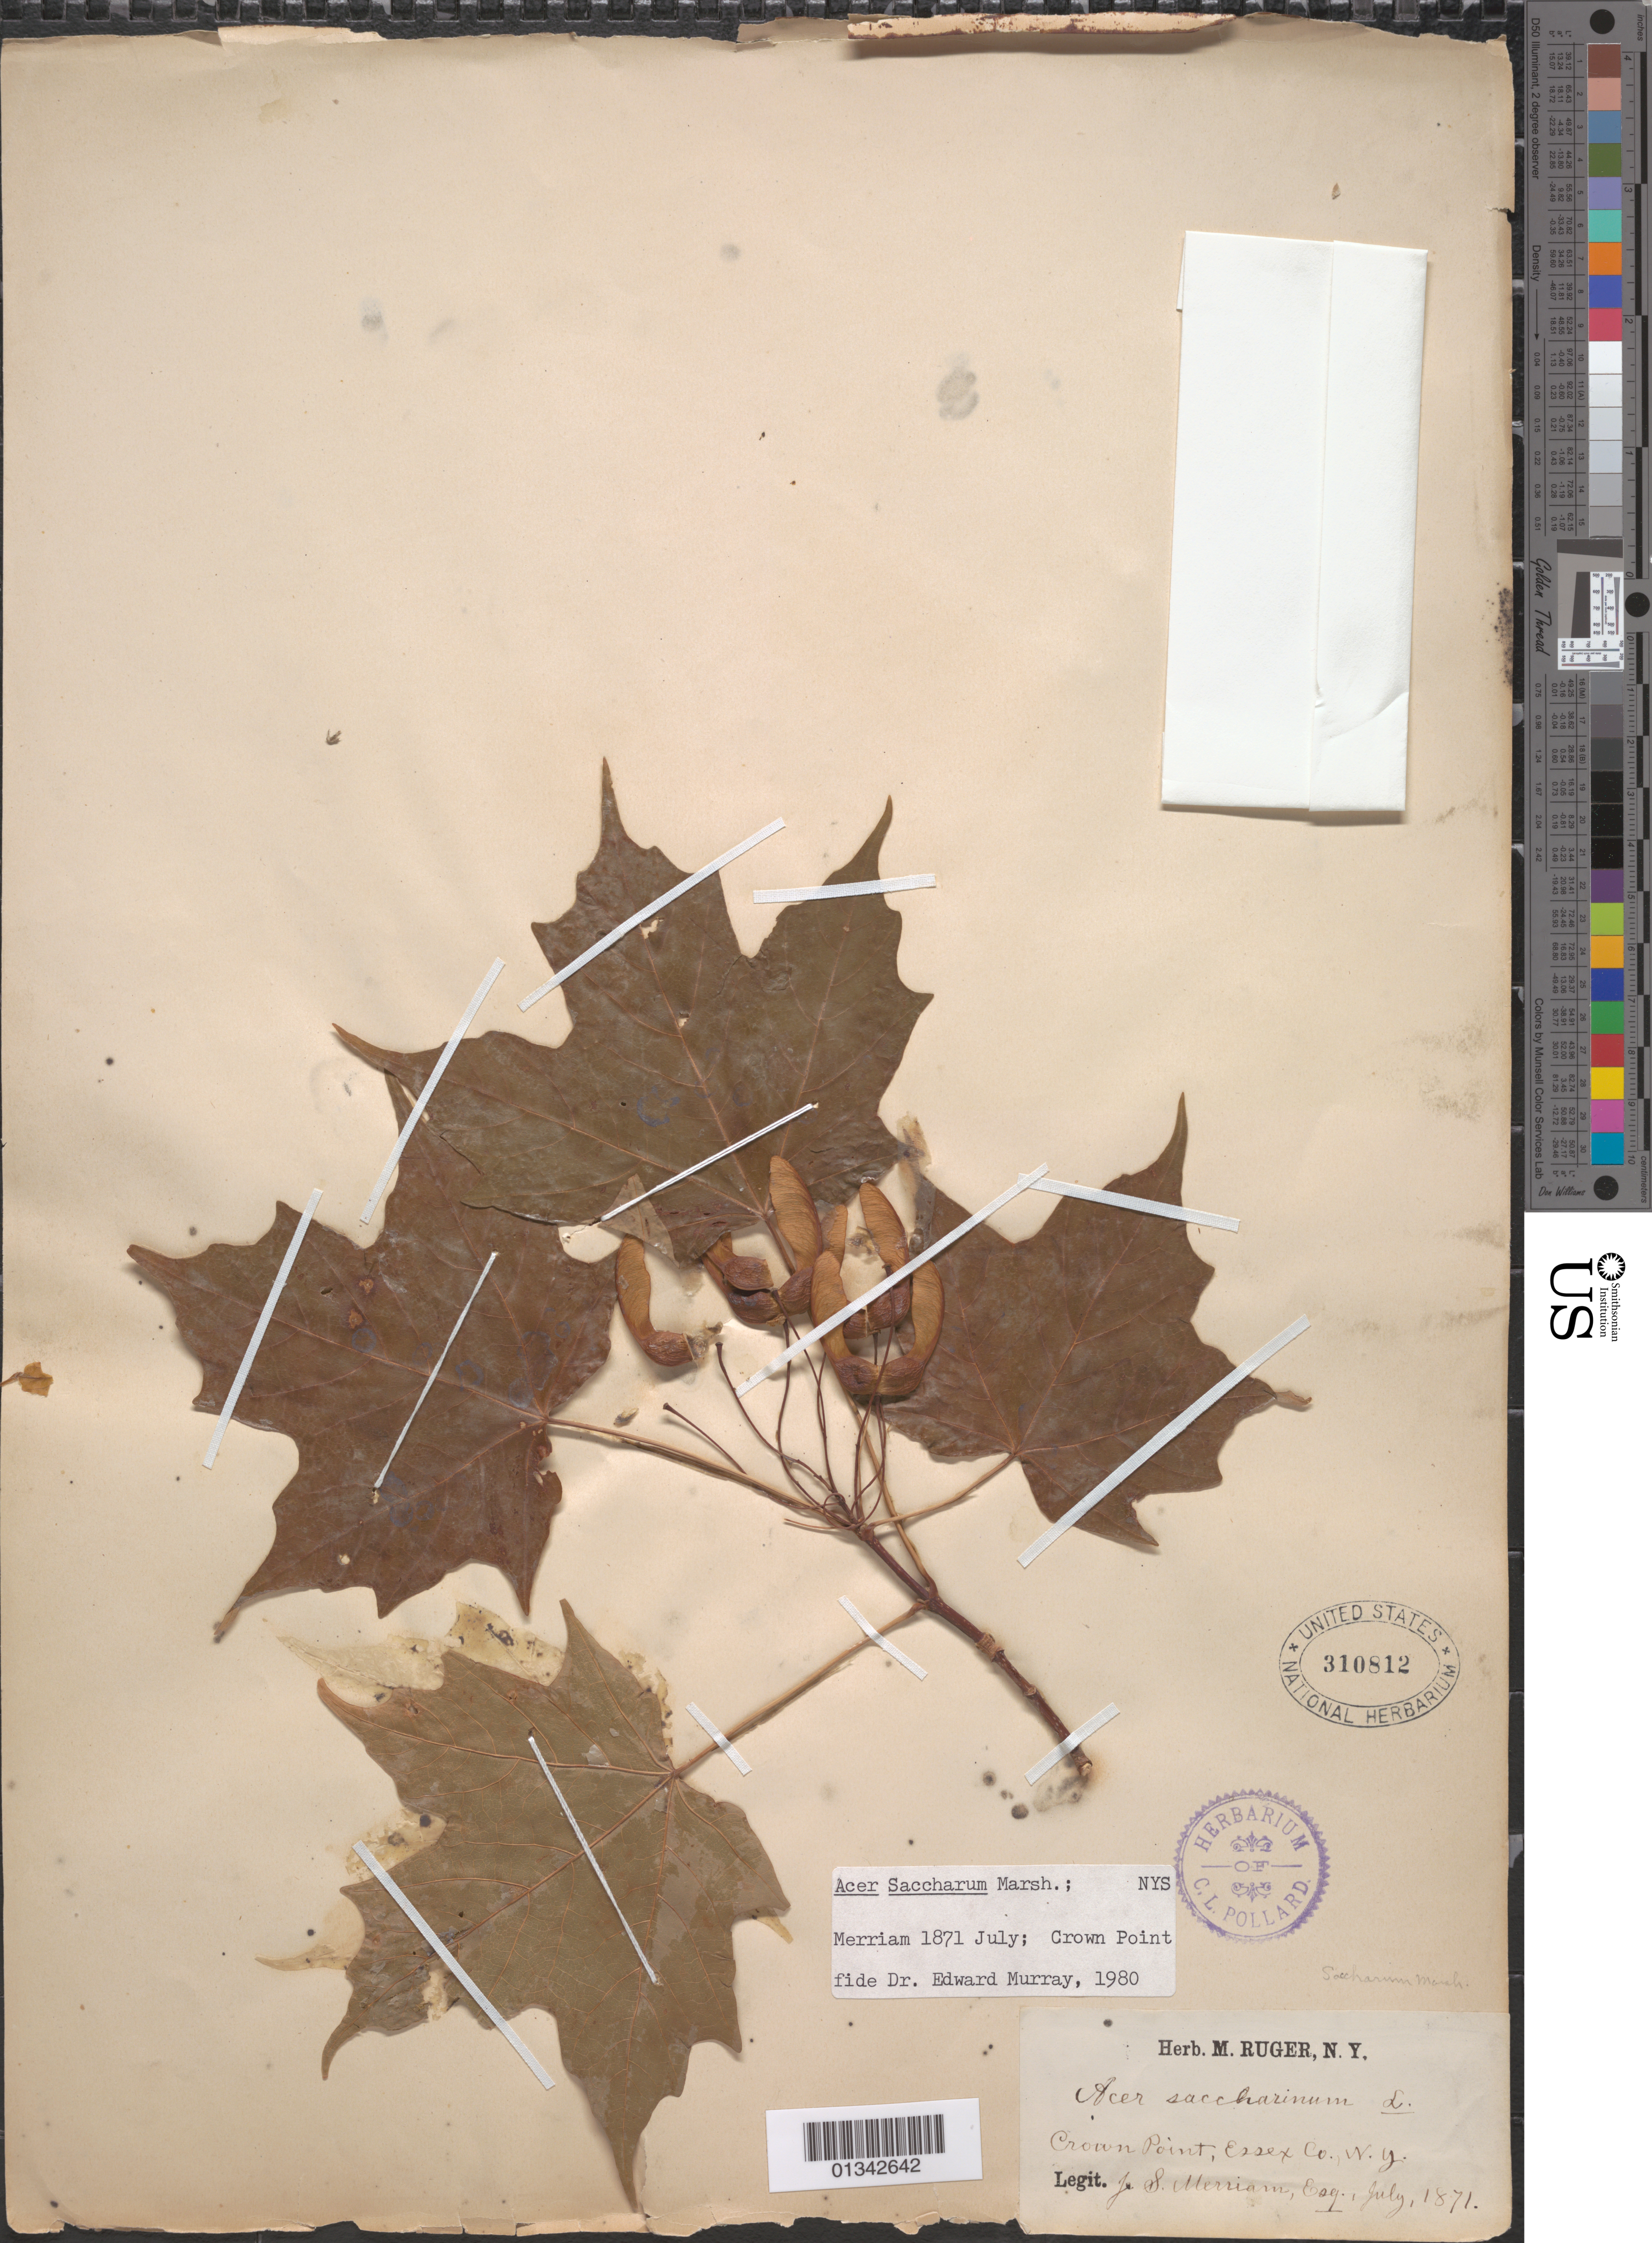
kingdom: Plantae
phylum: Tracheophyta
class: Magnoliopsida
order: Sapindales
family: Sapindaceae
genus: Acer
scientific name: Acer saccharum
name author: Marshall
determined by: Murray, Edward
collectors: J. Merriam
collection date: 1871-07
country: United States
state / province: New York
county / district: Essex County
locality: Essex County, Crown Point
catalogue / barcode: US 310812